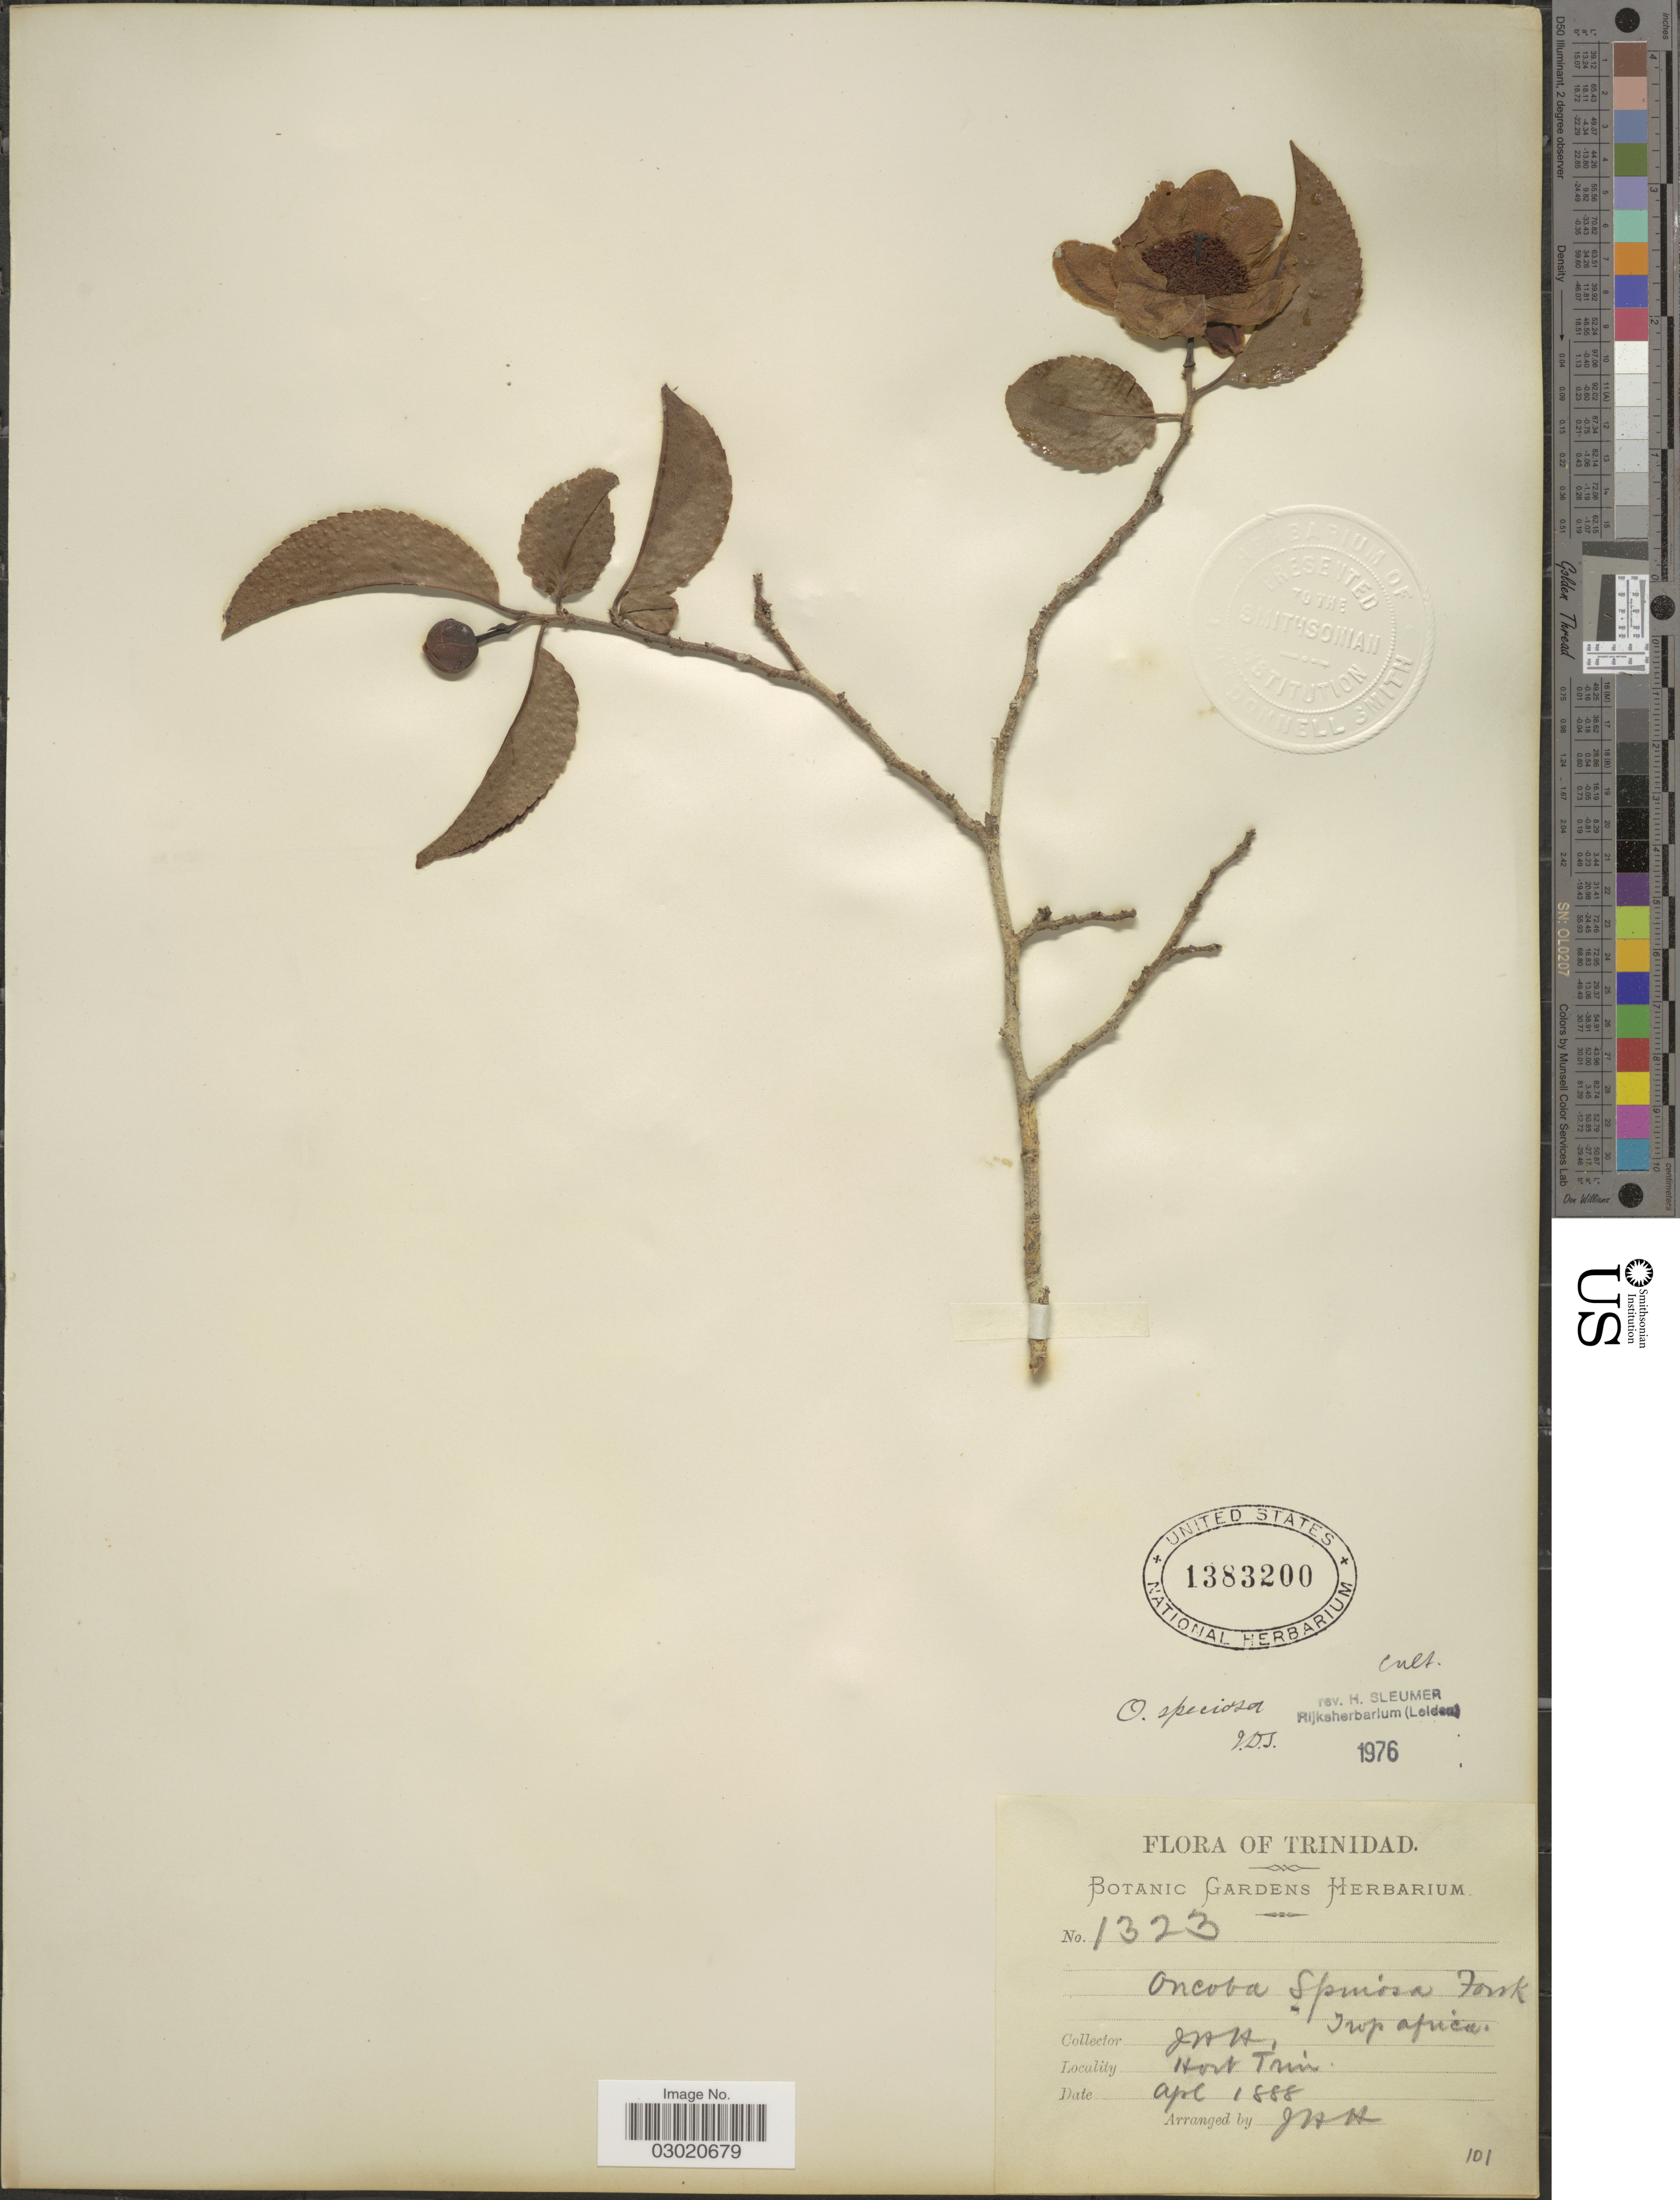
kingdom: Plantae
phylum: Tracheophyta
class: Magnoliopsida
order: Malpighiales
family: Salicaceae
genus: Oncoba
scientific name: Oncoba spinosa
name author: Forssk.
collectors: J. H. H.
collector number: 1323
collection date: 1888-04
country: Trinidad and Tobago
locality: Trinidad, Hort Trin.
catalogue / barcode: US 1383200